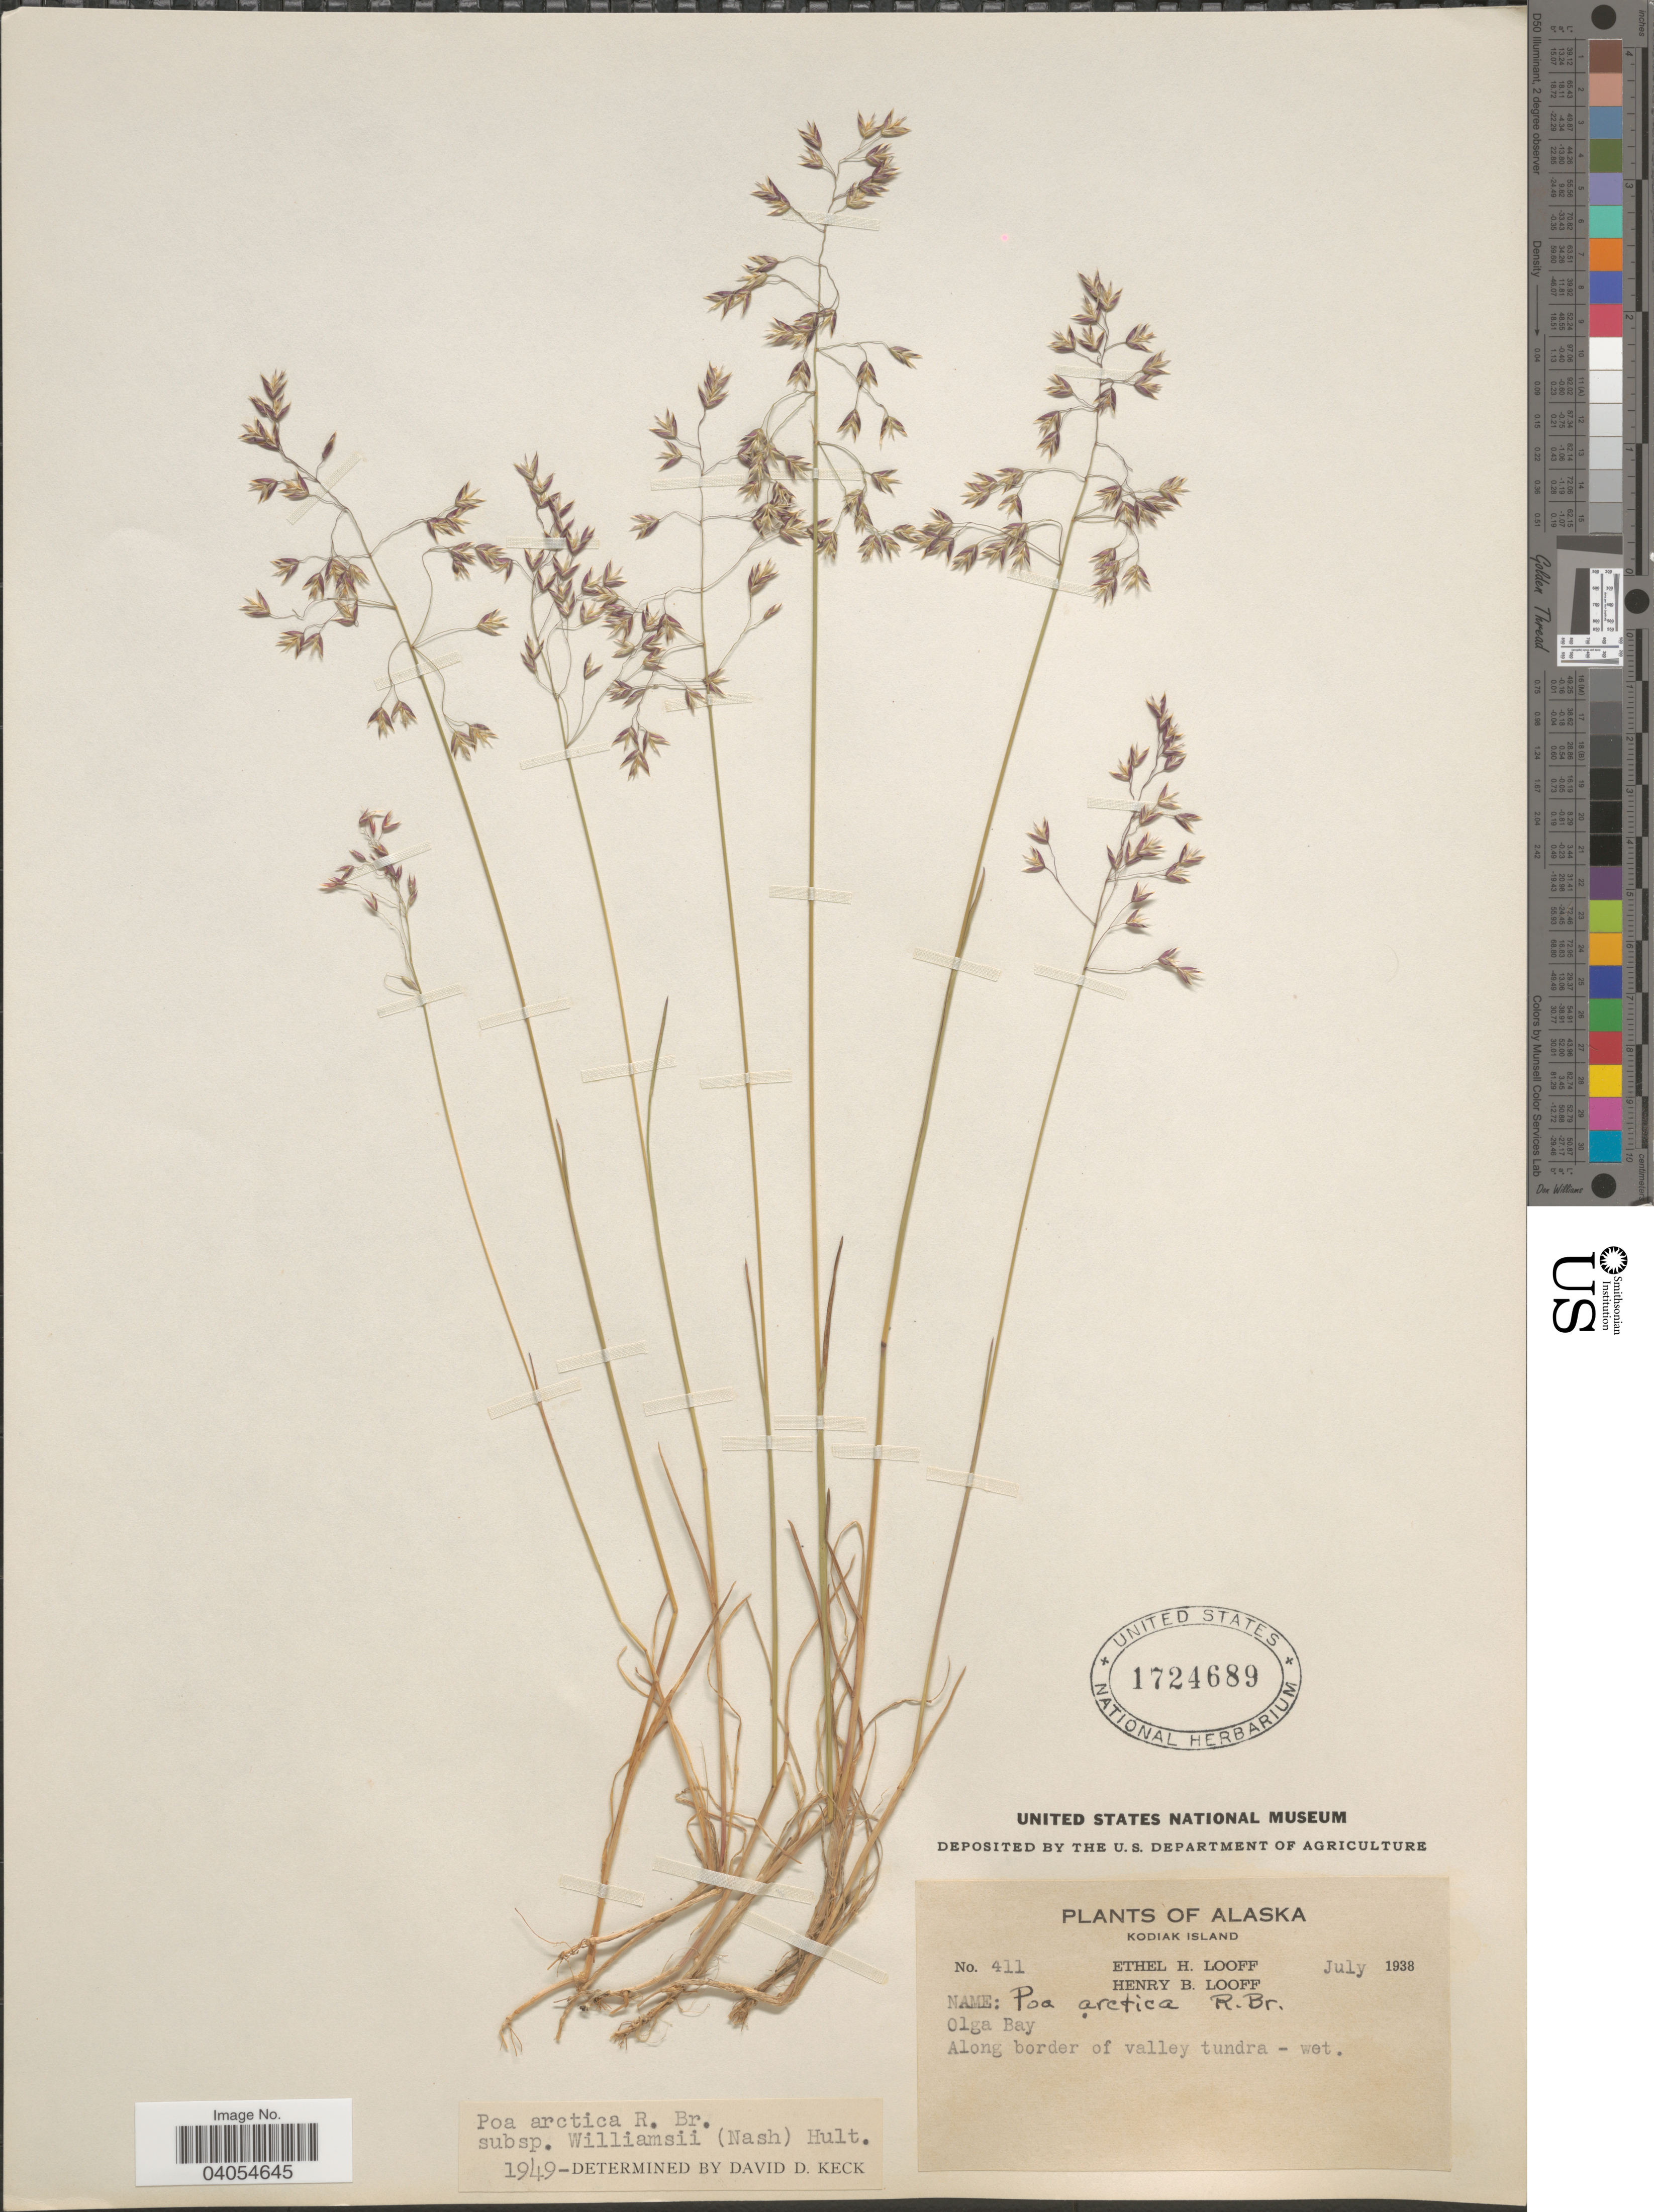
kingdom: Plantae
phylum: Tracheophyta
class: Liliopsida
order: Poales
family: Poaceae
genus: Poa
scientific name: Poa arctica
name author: R. Br.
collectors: E. Looff & H. Looff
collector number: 411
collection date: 1938-07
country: United States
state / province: Alaska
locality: Kodiak Island. Olga Bay. Along border of valley tundra.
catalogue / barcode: US 1724689